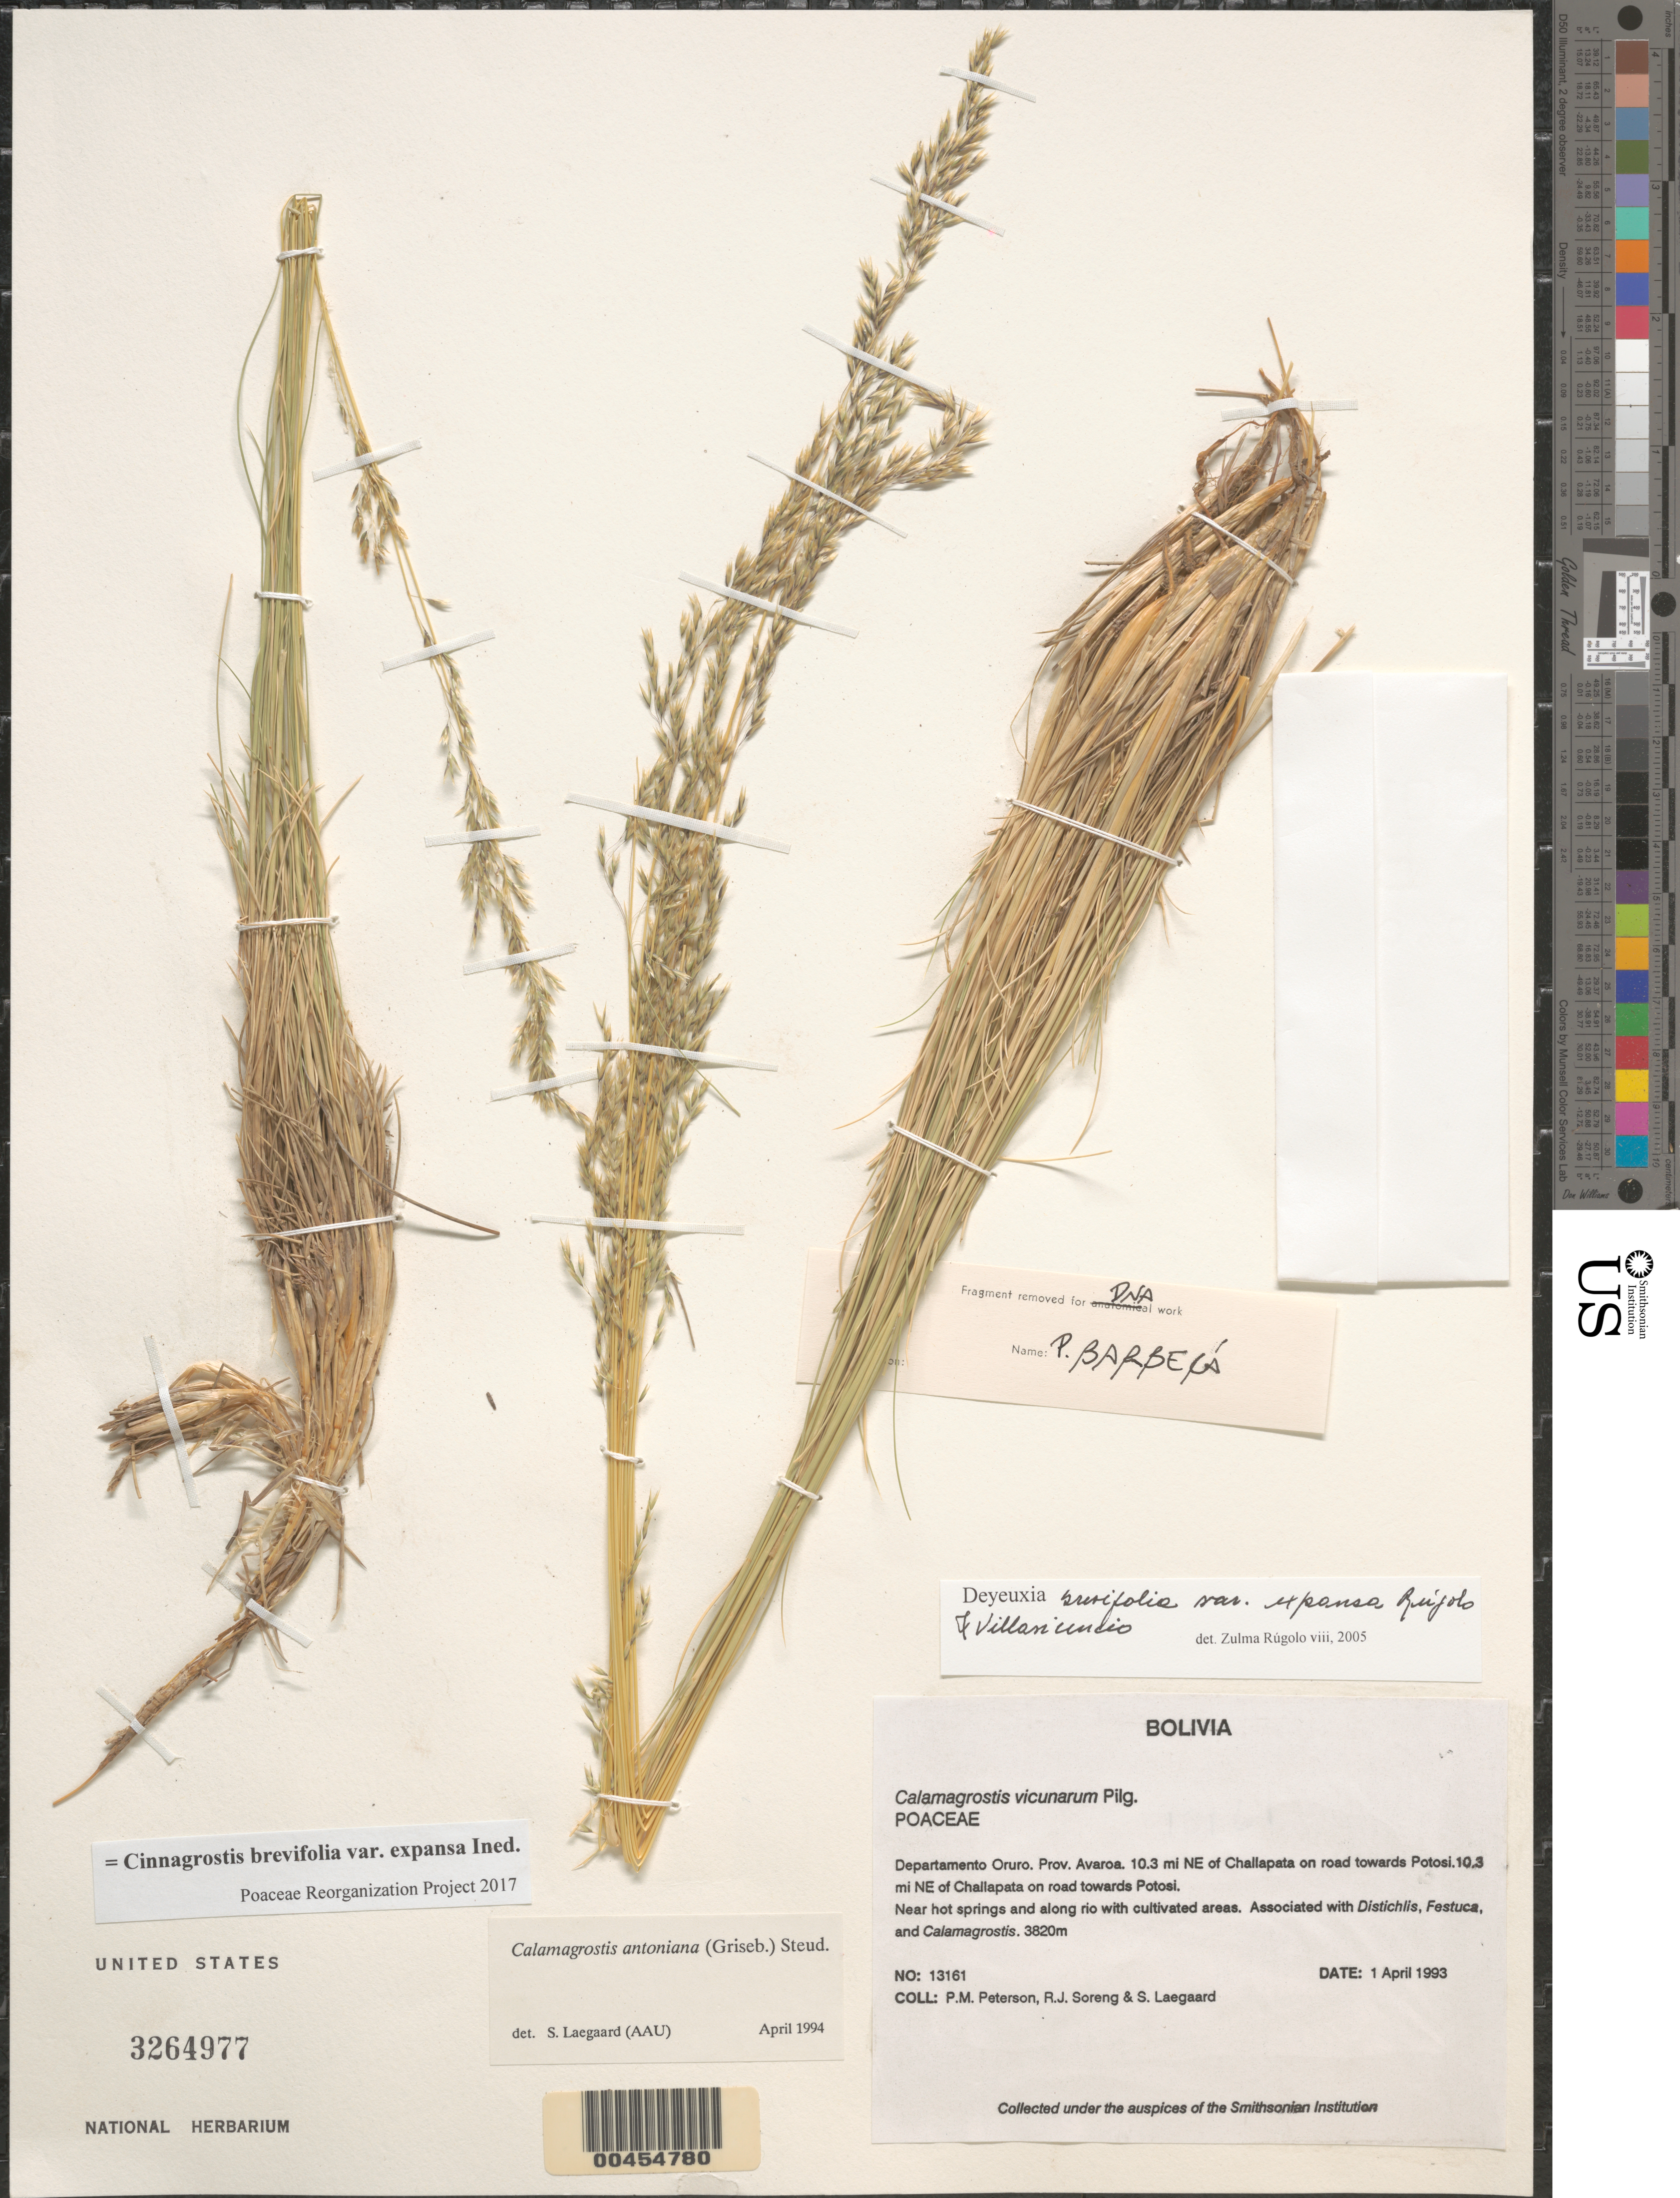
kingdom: Plantae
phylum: Tracheophyta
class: Liliopsida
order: Poales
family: Poaceae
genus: Cinnagrostis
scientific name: Cinnagrostis brevifolia var. expansa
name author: (Rúgolo & Villav.) P.M. Peterson et al.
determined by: Poaceae Reorganization Project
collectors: P. M. Peterson, R. J. Soreng & S. Lægaard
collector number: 13161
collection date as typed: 01 Apr 1993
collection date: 1993-04-01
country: Bolivia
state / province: Oruro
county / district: Avaroa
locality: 10.3 mi NE of Challapata on road towards Potosi. 10.3 mi NE of Challapata on road towards Potosi.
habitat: Near hot springs and along rio with cultivated areas. Associated with Distichlis, Festuca, and Calamagrostis.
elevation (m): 3820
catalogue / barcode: US 3264977